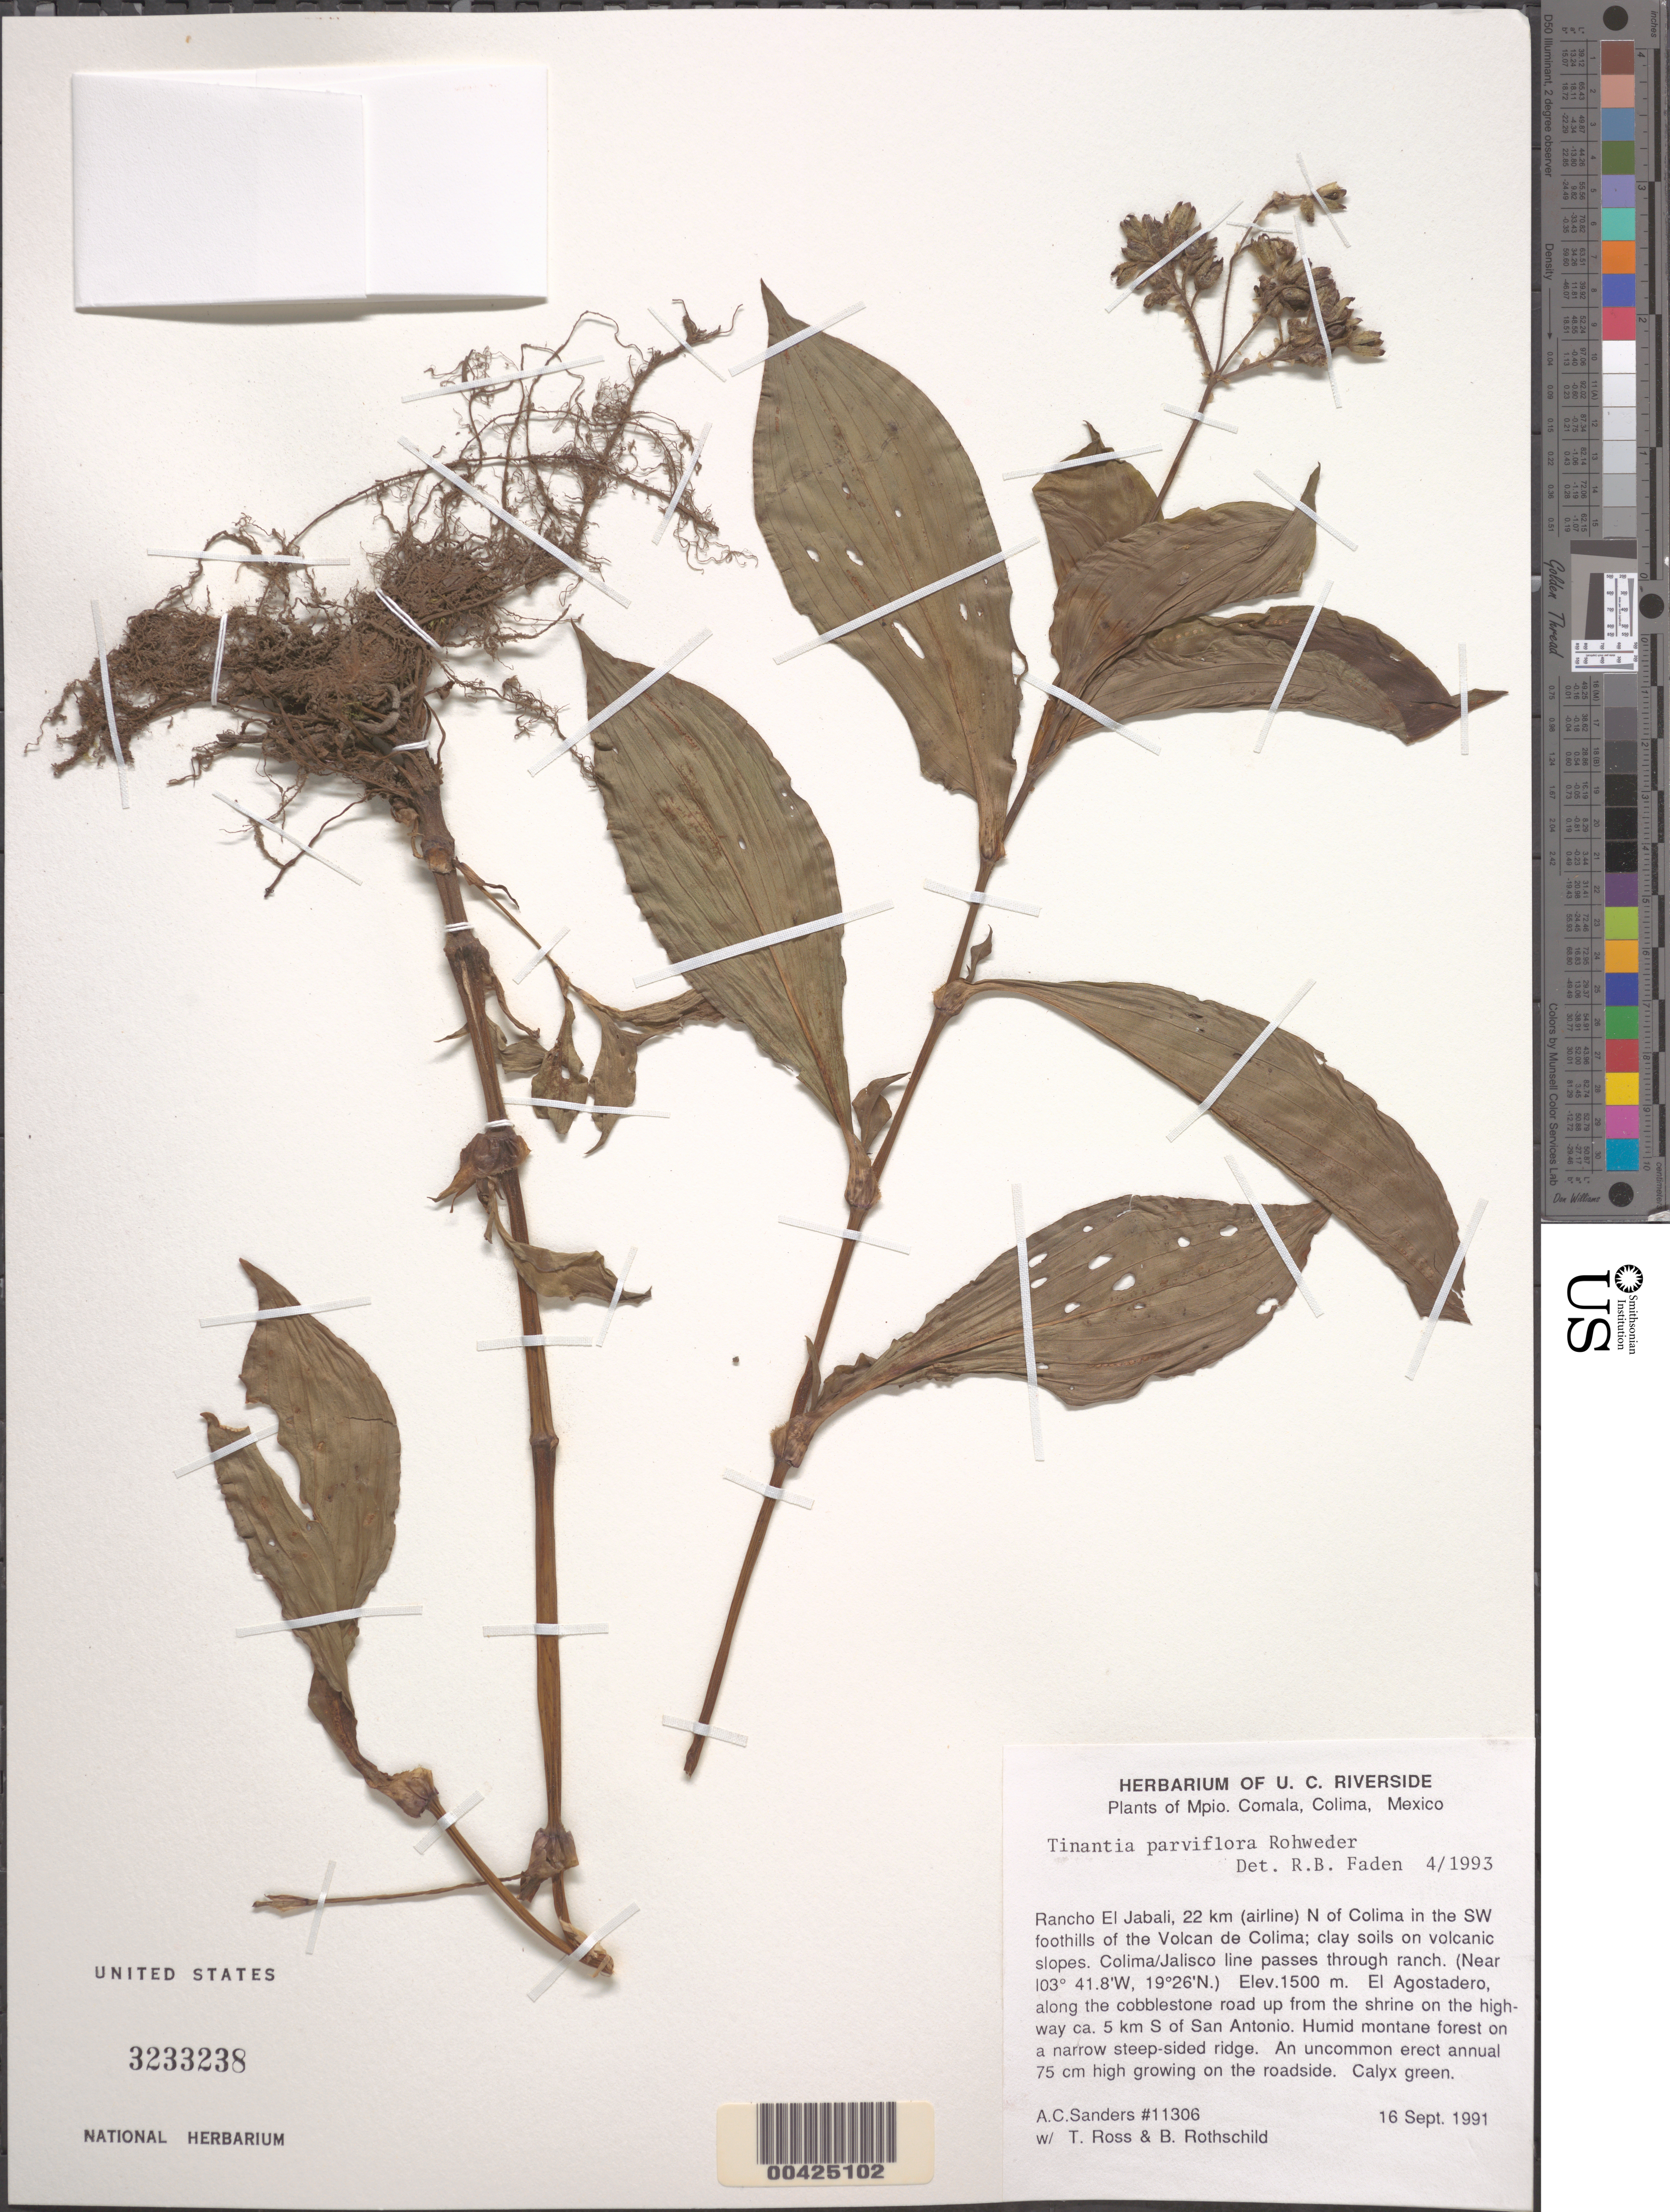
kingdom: Plantae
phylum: Tracheophyta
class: Liliopsida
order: Commelinales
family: Commelinaceae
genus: Tinantia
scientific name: Tinantia parviflora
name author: Rohweder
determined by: Faden, Robert B., (US), Smithsonian Institution - National Museum of Natural History (UNITED STATES)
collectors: A. Sanders, B. Rothschild & T. Ross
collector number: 11306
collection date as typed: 16 Sep 1991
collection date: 1991-09-16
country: Mexico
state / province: Colima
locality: Comala, Rancho El Jabali, N of Colima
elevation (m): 1500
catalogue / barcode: US 3233238